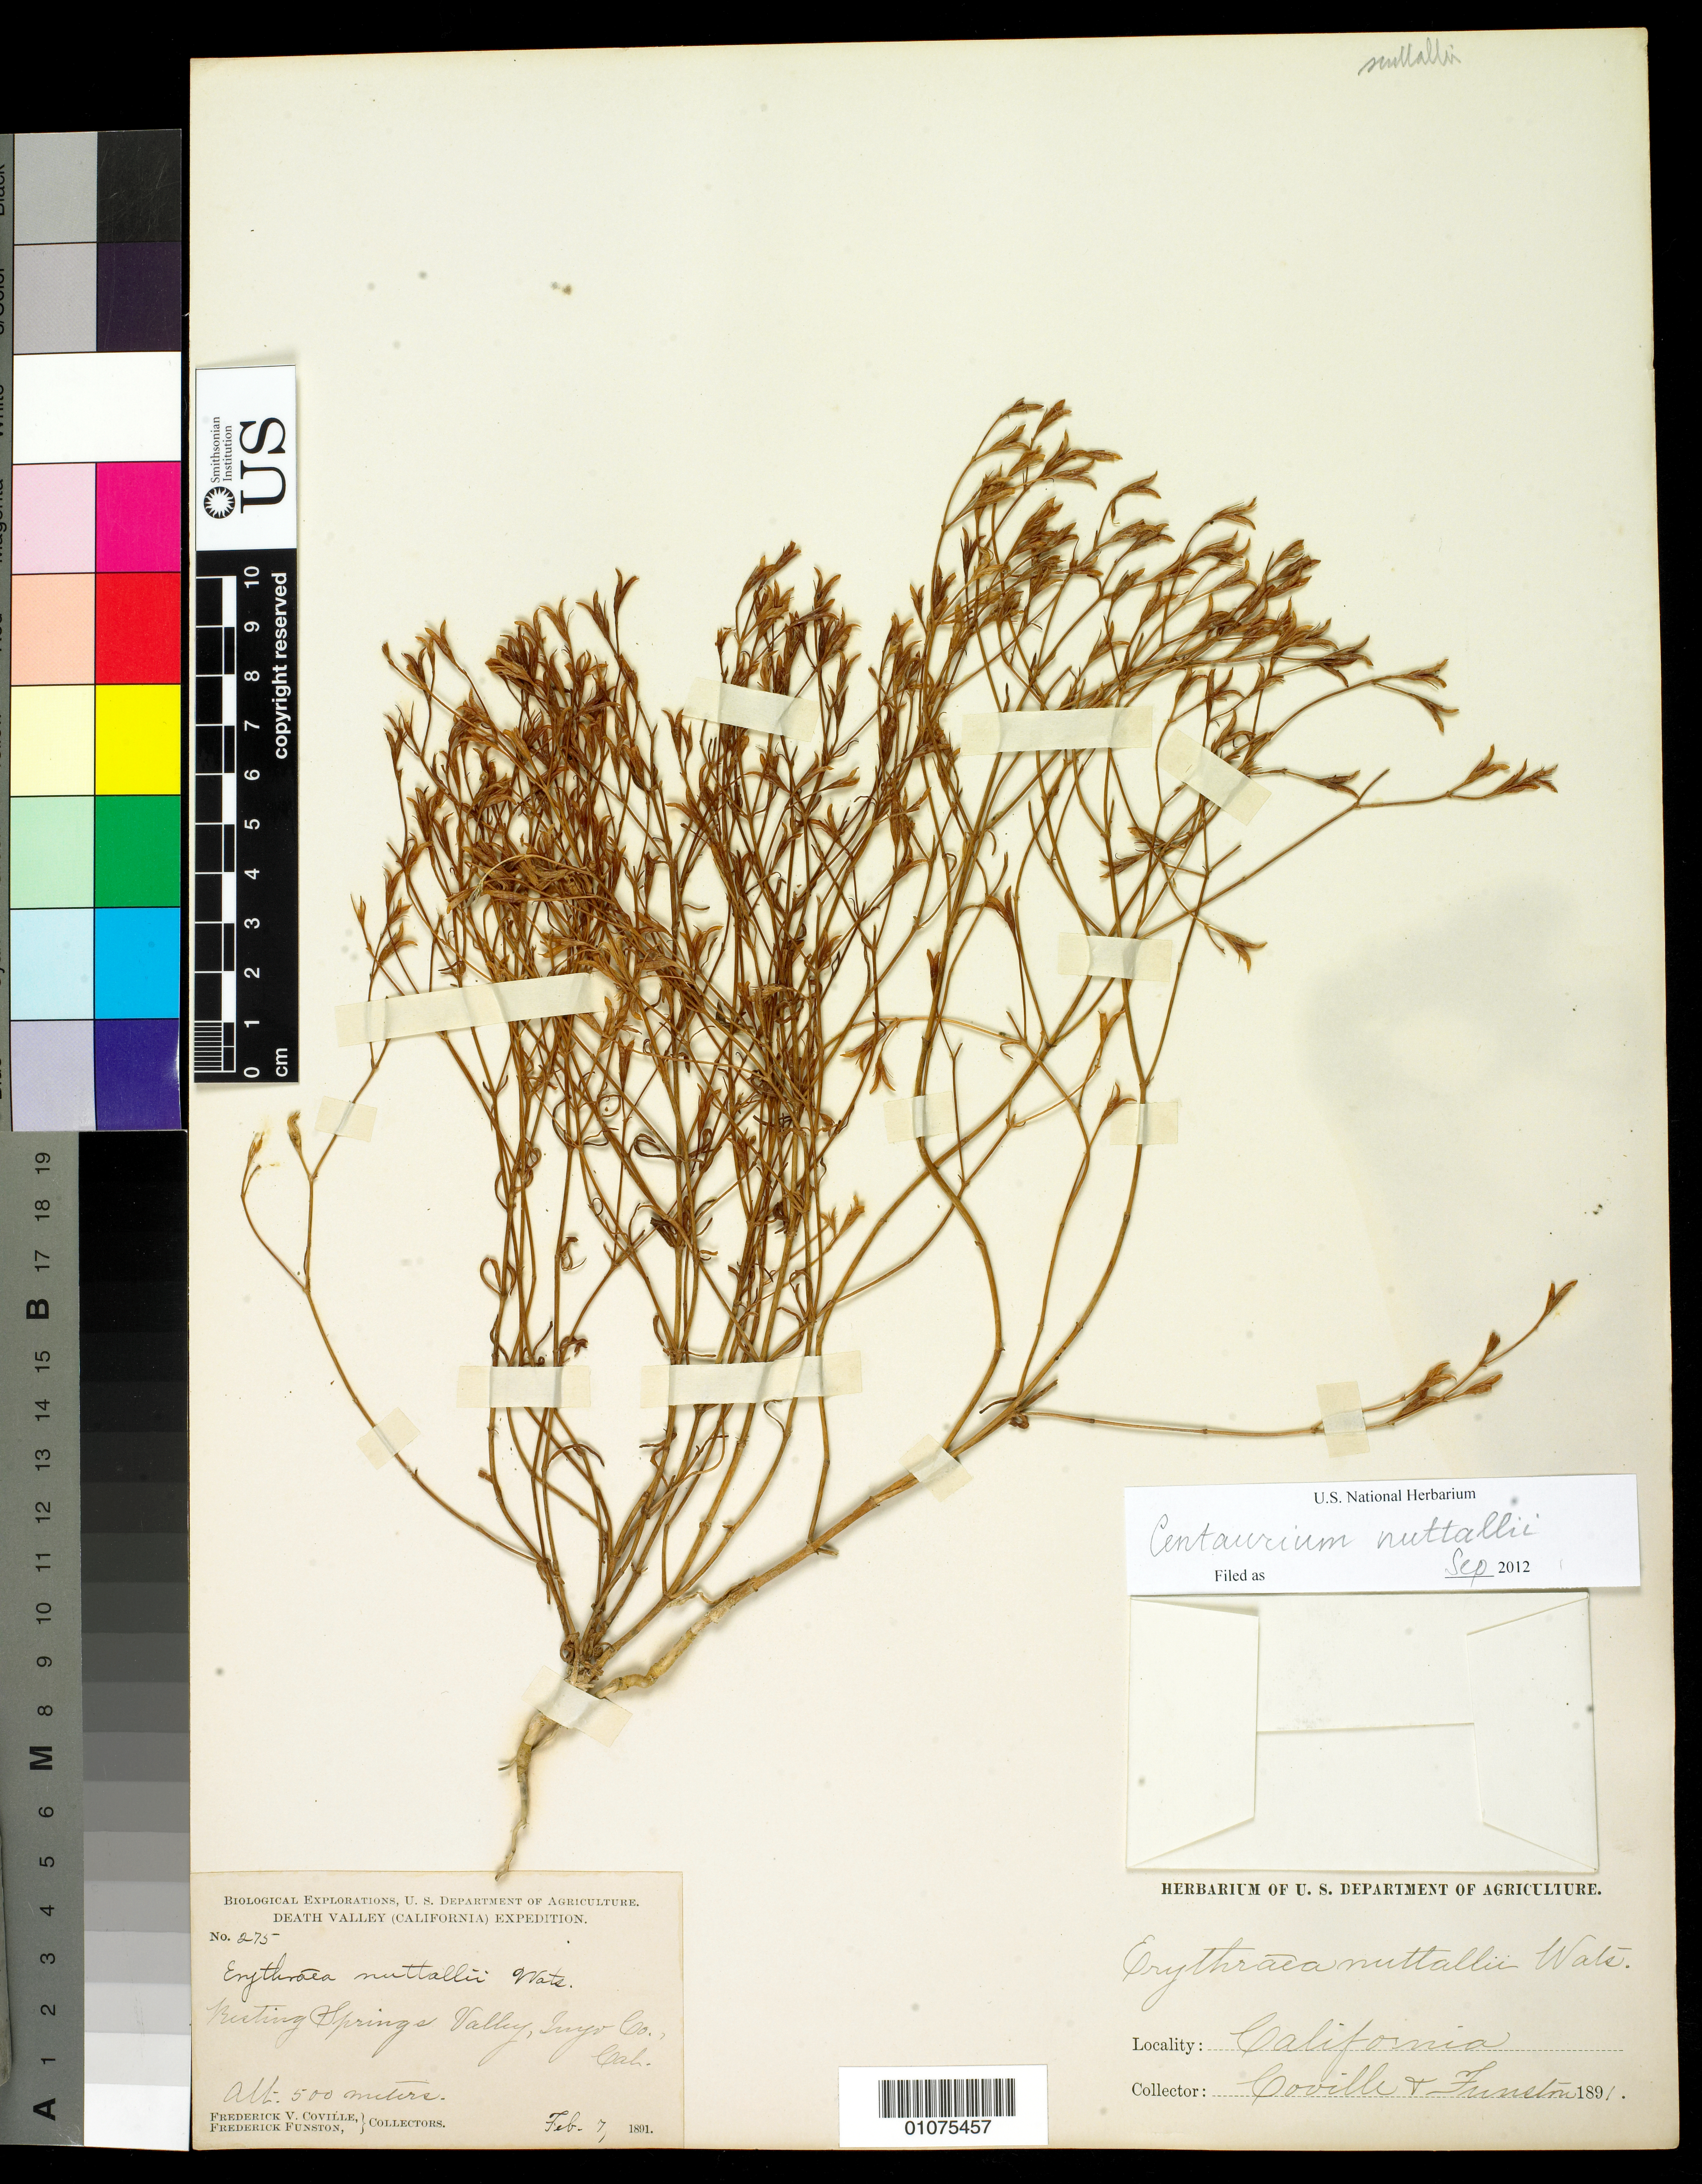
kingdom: Plantae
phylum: Tracheophyta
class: Magnoliopsida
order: Gentianales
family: Gentianaceae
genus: Centaurium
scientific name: Centaurium nuttallii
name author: (S. Watson) A. Heller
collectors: F. V. Coville & F. Funston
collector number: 275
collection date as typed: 7 Feb 1891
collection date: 1891-02-07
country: United States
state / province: California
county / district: Inyo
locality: Resting Springs Valley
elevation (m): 5000